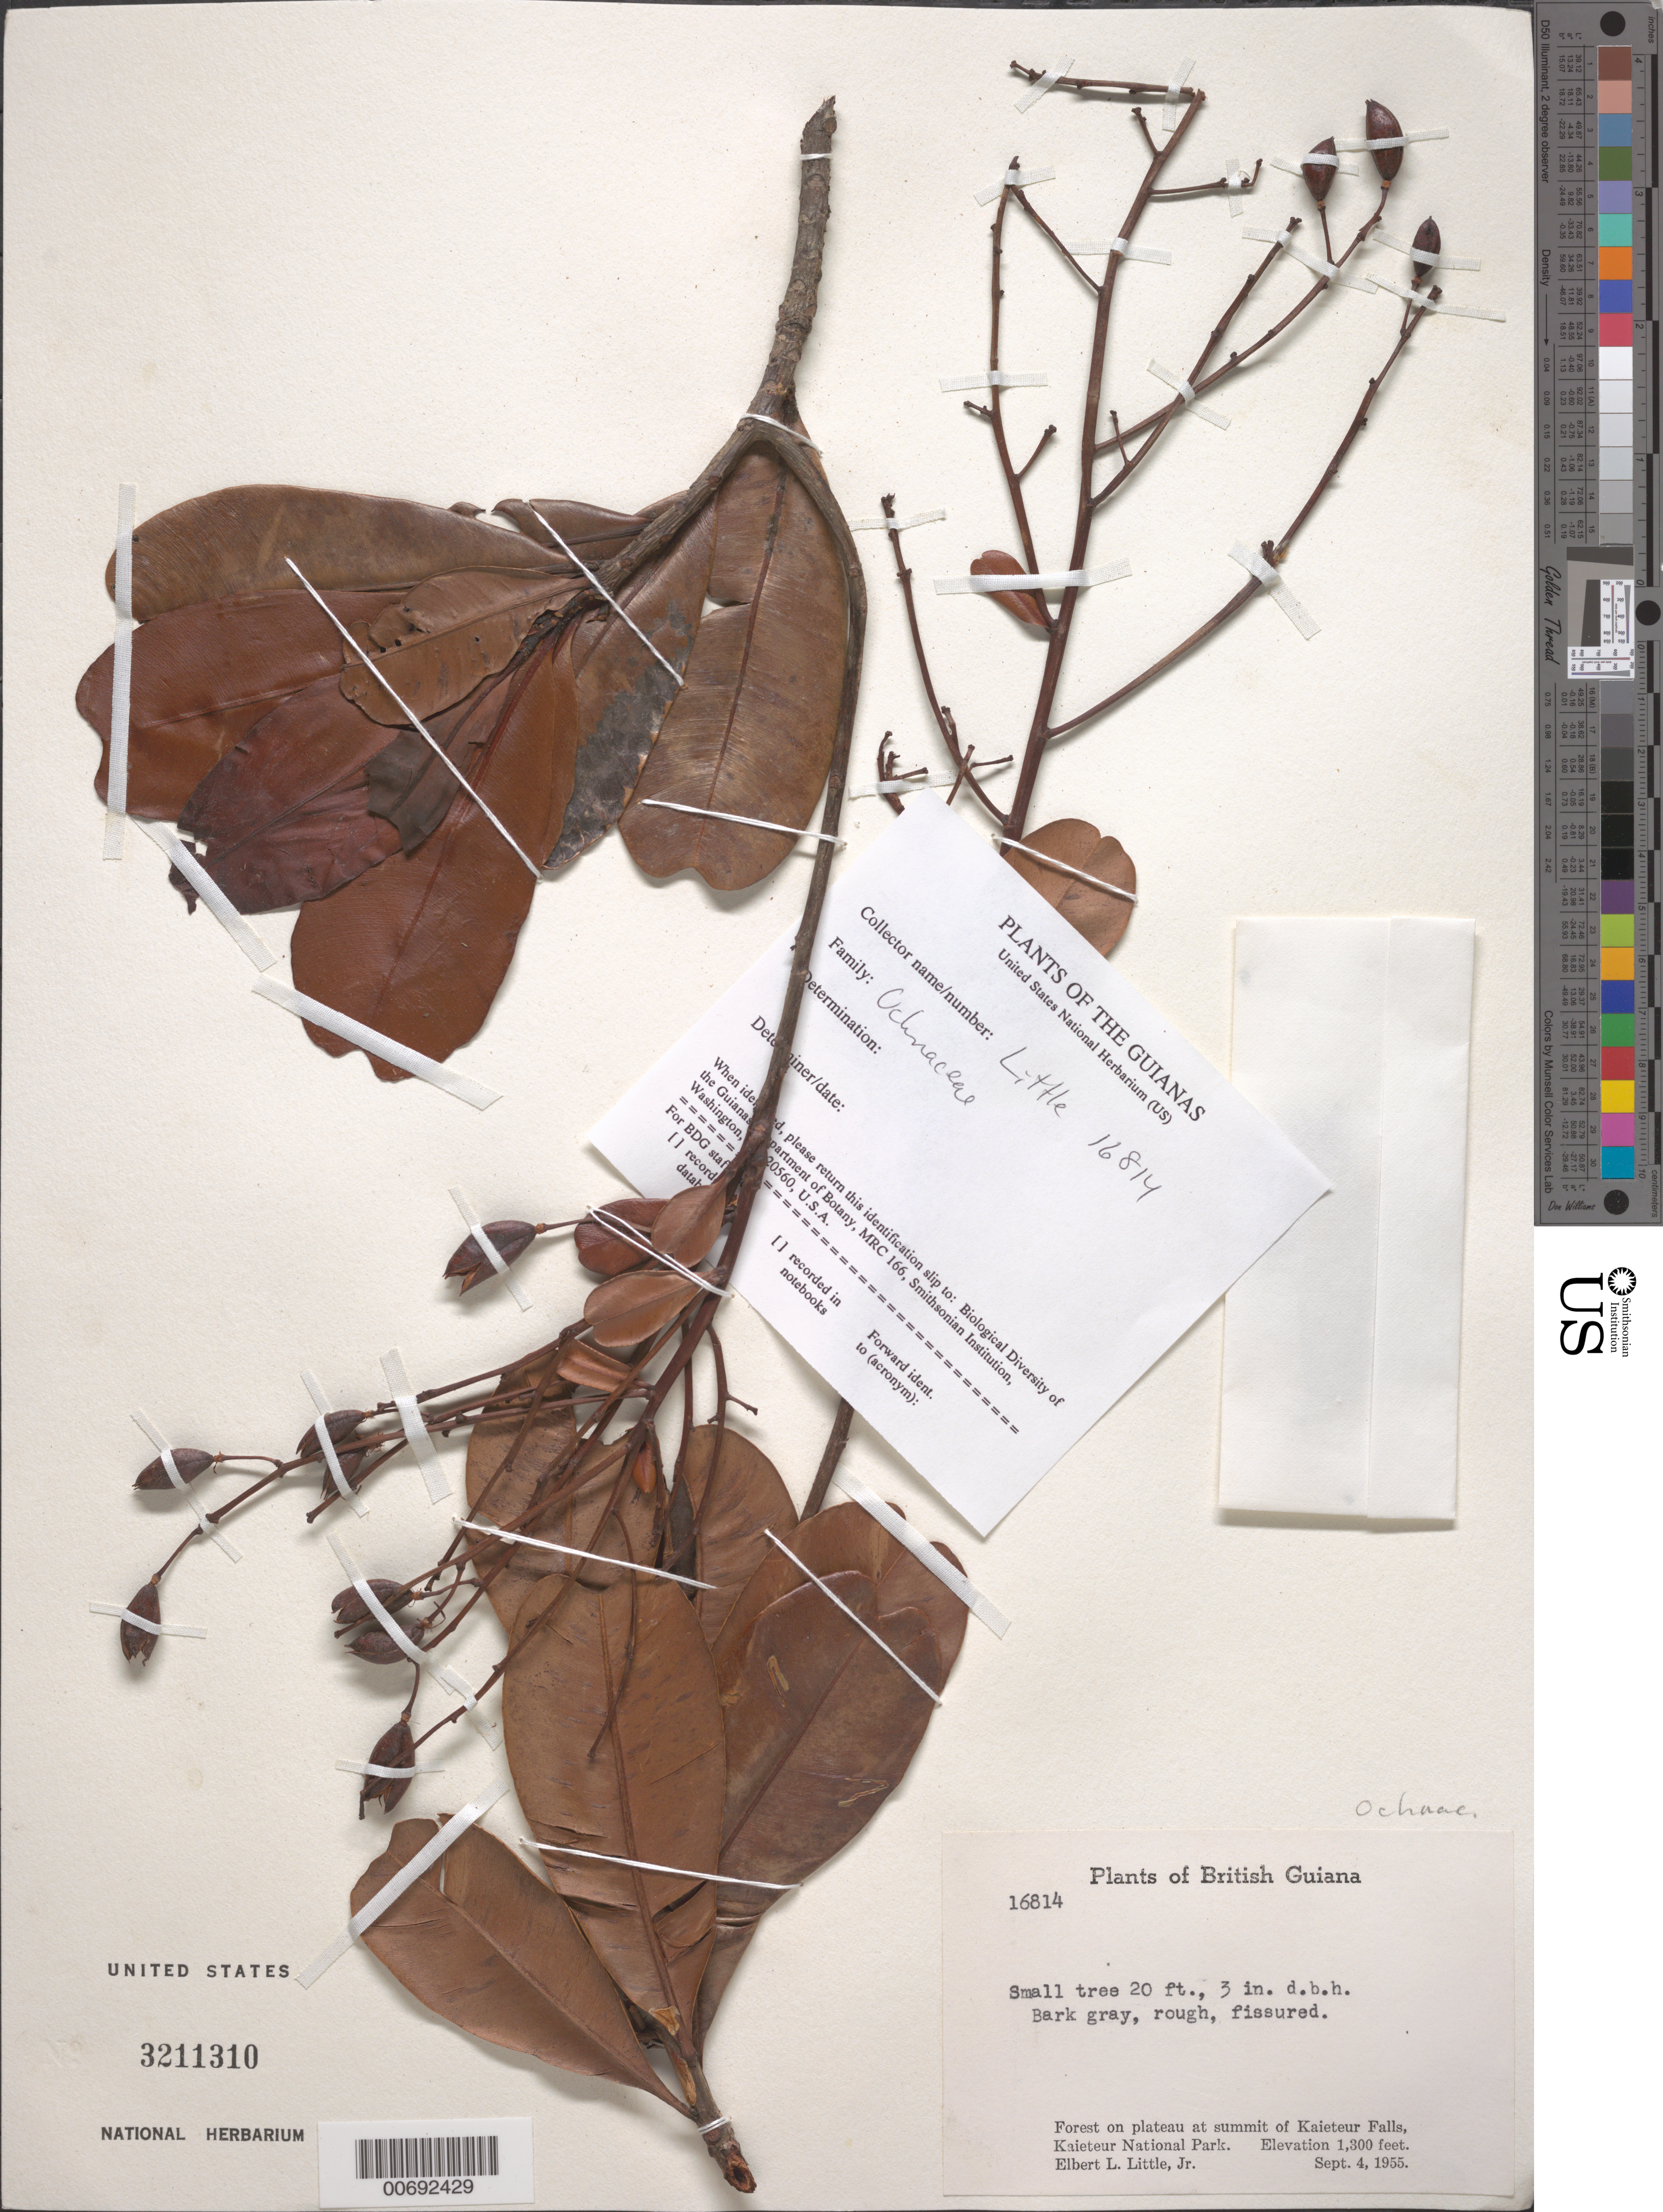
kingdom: Plantae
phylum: Tracheophyta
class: Magnoliopsida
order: Malpighiales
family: Ochnaceae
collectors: E. L. Little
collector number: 16814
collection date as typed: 4-Sep-55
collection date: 1955-09-04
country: Guyana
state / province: Potaro-Siparuni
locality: Kaieteur National Park, Kaieteur Falls, summit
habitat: Forest on plateau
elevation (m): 390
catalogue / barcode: US 3211310